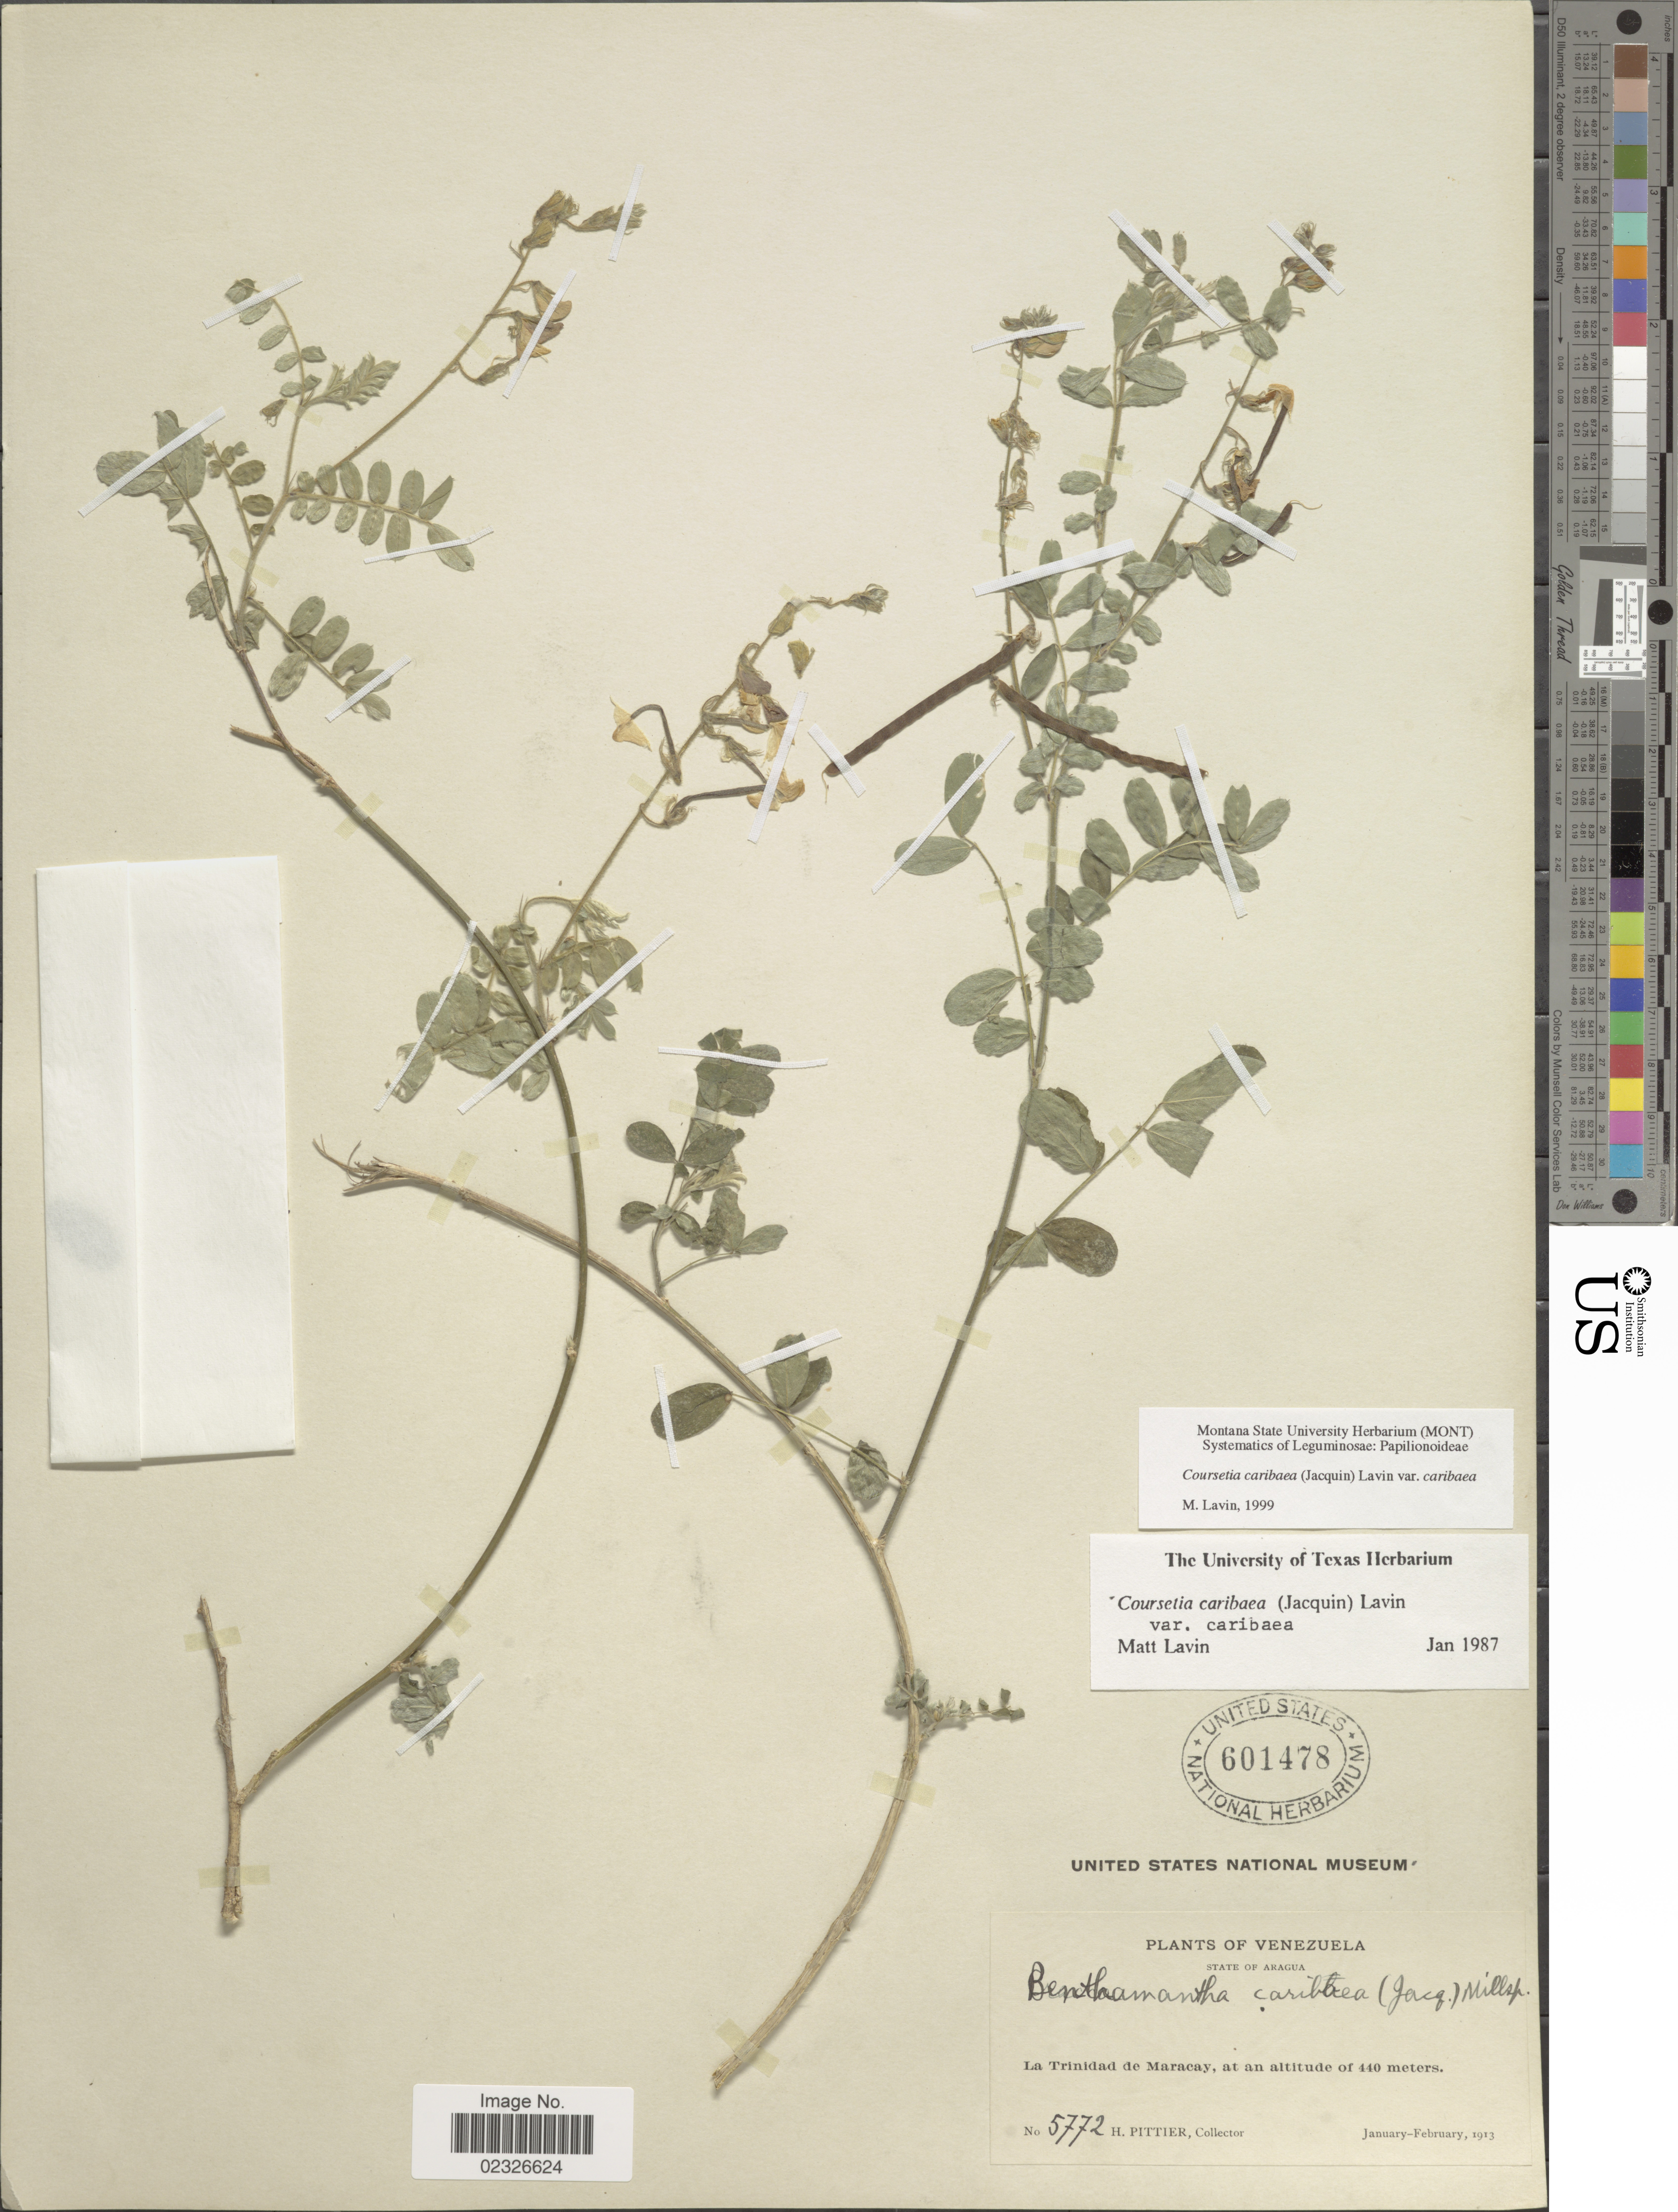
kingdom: Plantae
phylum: Tracheophyta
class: Magnoliopsida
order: Fabales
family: Fabaceae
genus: Coursetia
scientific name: Coursetia caribaea var. caribaea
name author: (Jacq.) Lavin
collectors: H. F. Pittier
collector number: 5772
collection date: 1913-01/1913-02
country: Venezuela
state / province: Aragua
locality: La Trinidad de Maracay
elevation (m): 440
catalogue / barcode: US 601478